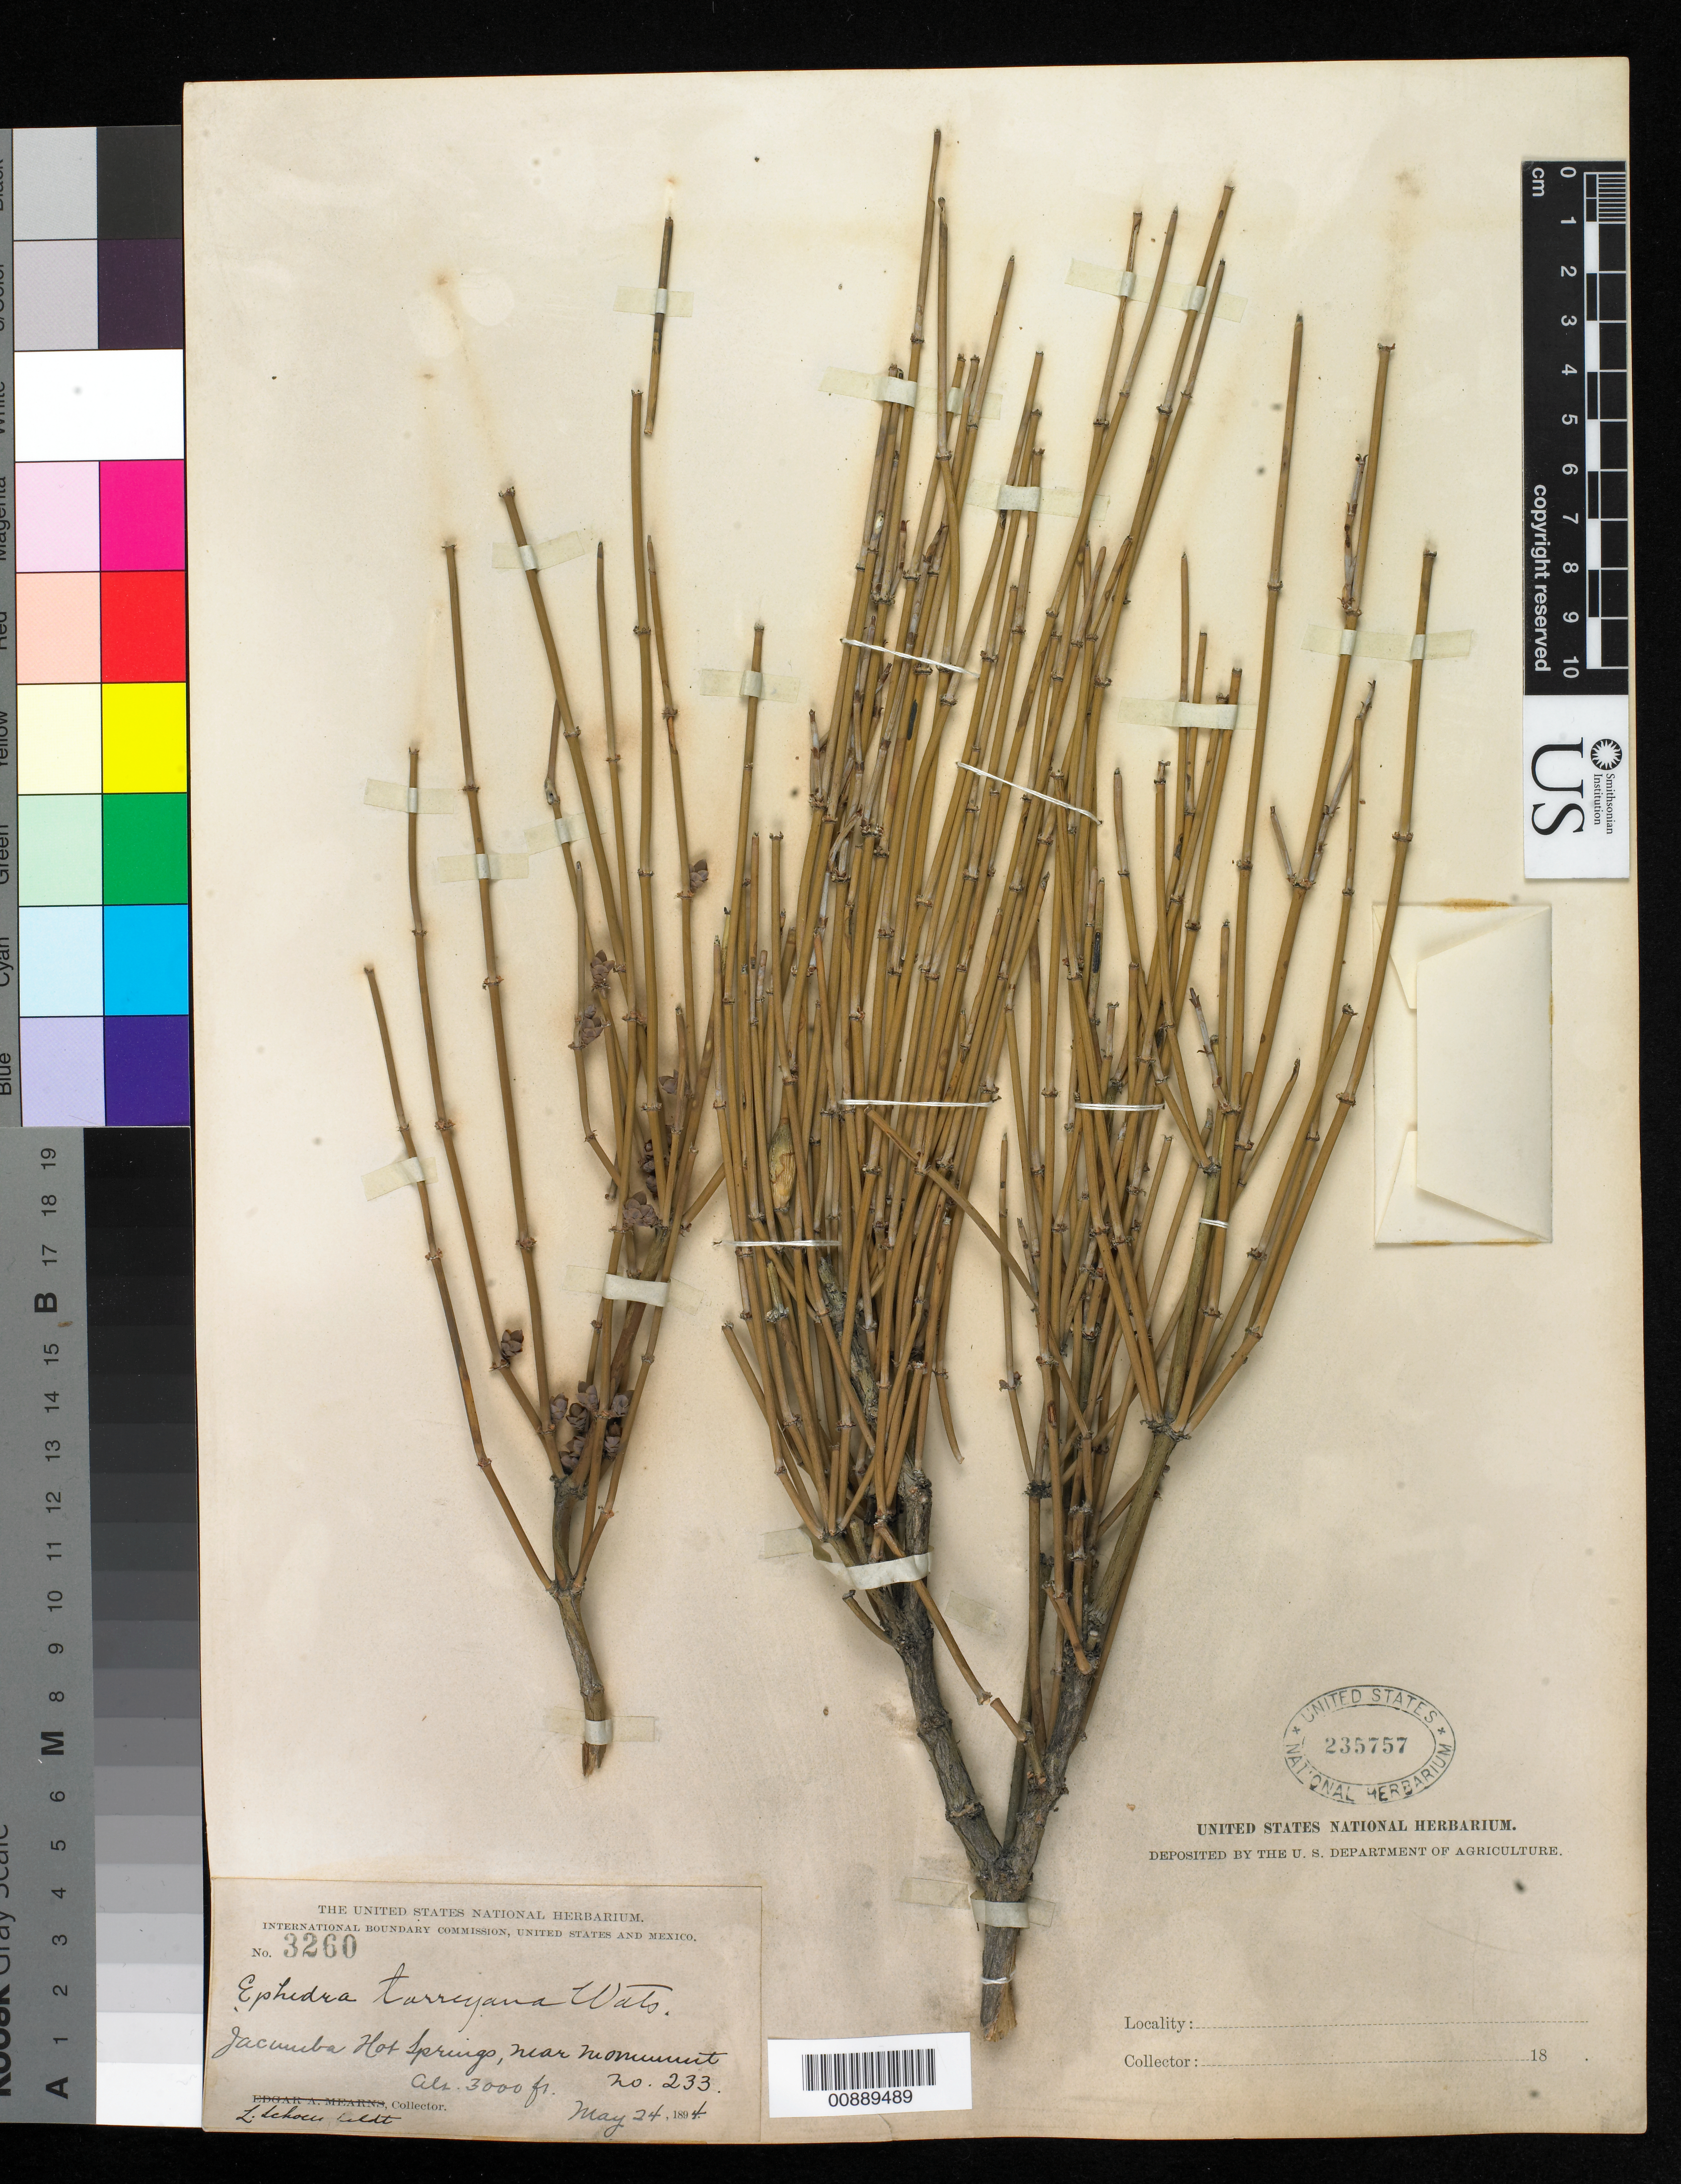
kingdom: Plantae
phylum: Tracheophyta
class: Gnetopsida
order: Ephedrales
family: Ephedraceae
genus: Ephedra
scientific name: Ephedra torreyana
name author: S. Watson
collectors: L. Schoenfeldt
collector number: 3260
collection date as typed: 24 May 1894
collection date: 1894-05-24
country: United States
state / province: California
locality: Jacumba Hot Springs, near Monument no. 233.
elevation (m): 914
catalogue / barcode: US 235757